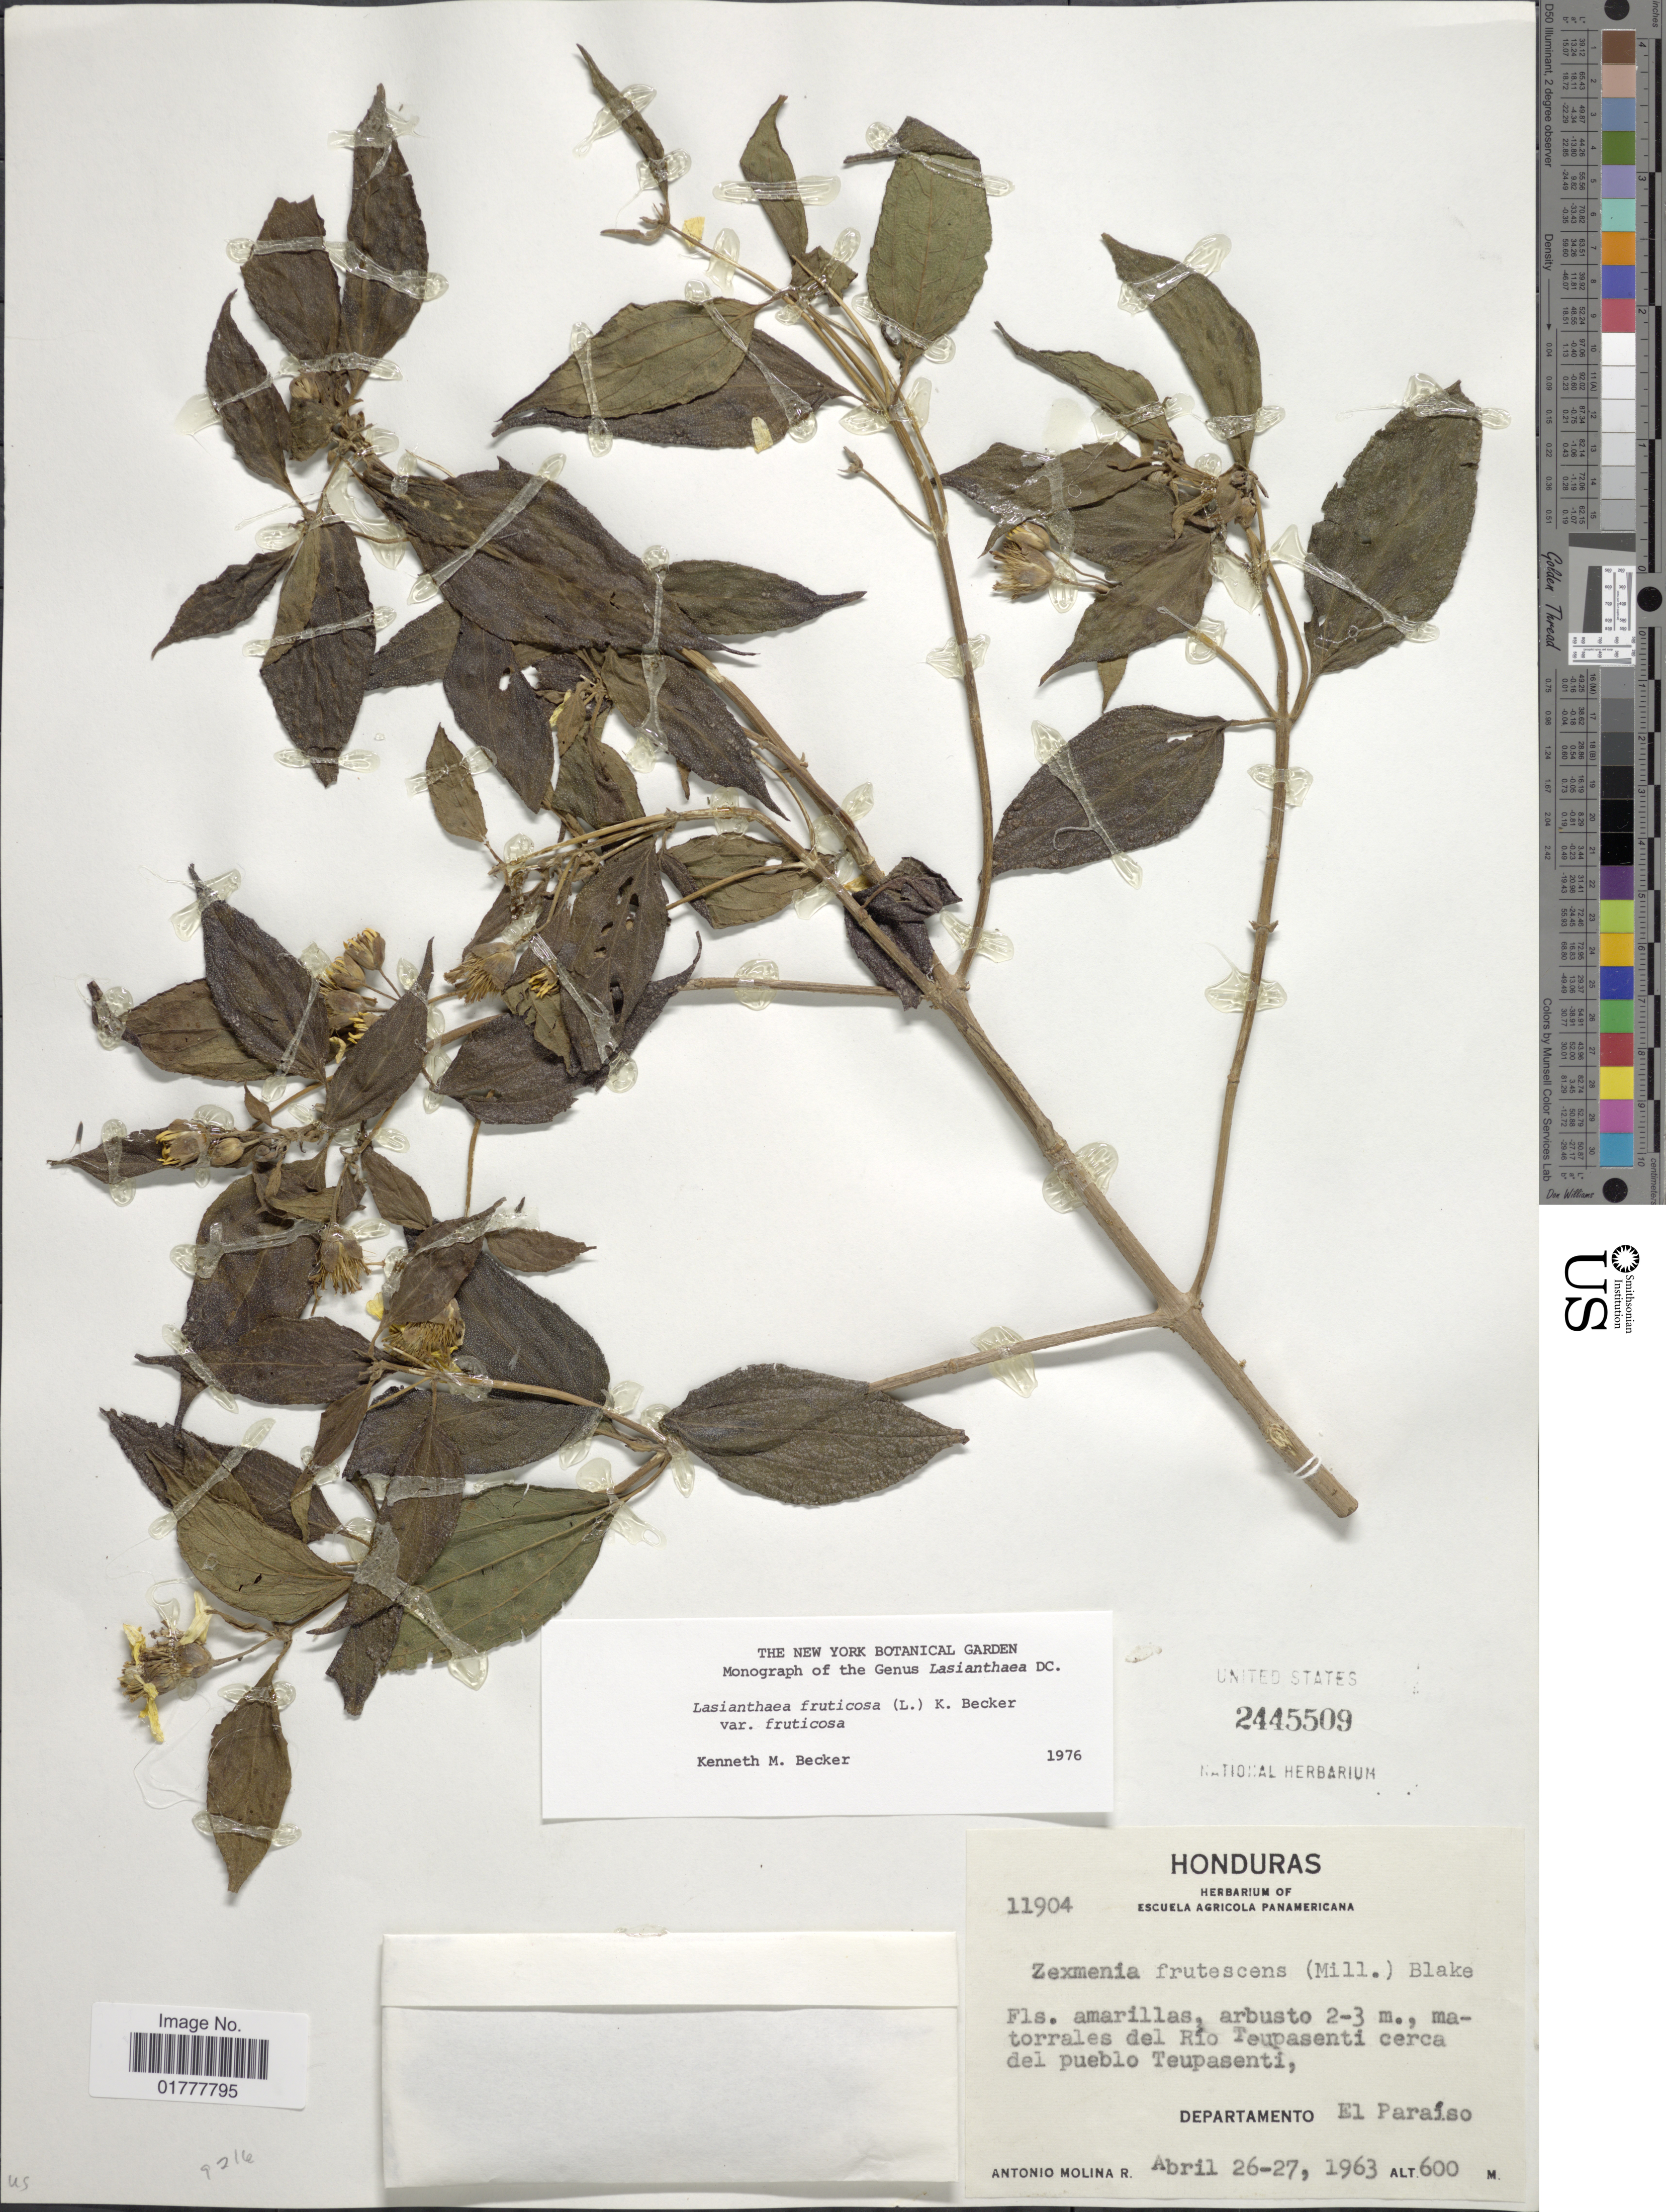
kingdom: Plantae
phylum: Tracheophyta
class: Magnoliopsida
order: Asterales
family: Asteraceae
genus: Lasianthaea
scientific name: Lasianthaea fruticosa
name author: (L.) K.M. Becker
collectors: A. Molina R.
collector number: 11904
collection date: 1963-04-26/1963-04-27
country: Honduras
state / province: El Paraíso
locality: Matorrales del Río Teupasenti cerca del pueblo Teupasenti, Departamento El Paraíso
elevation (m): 600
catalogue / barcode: US 2445509